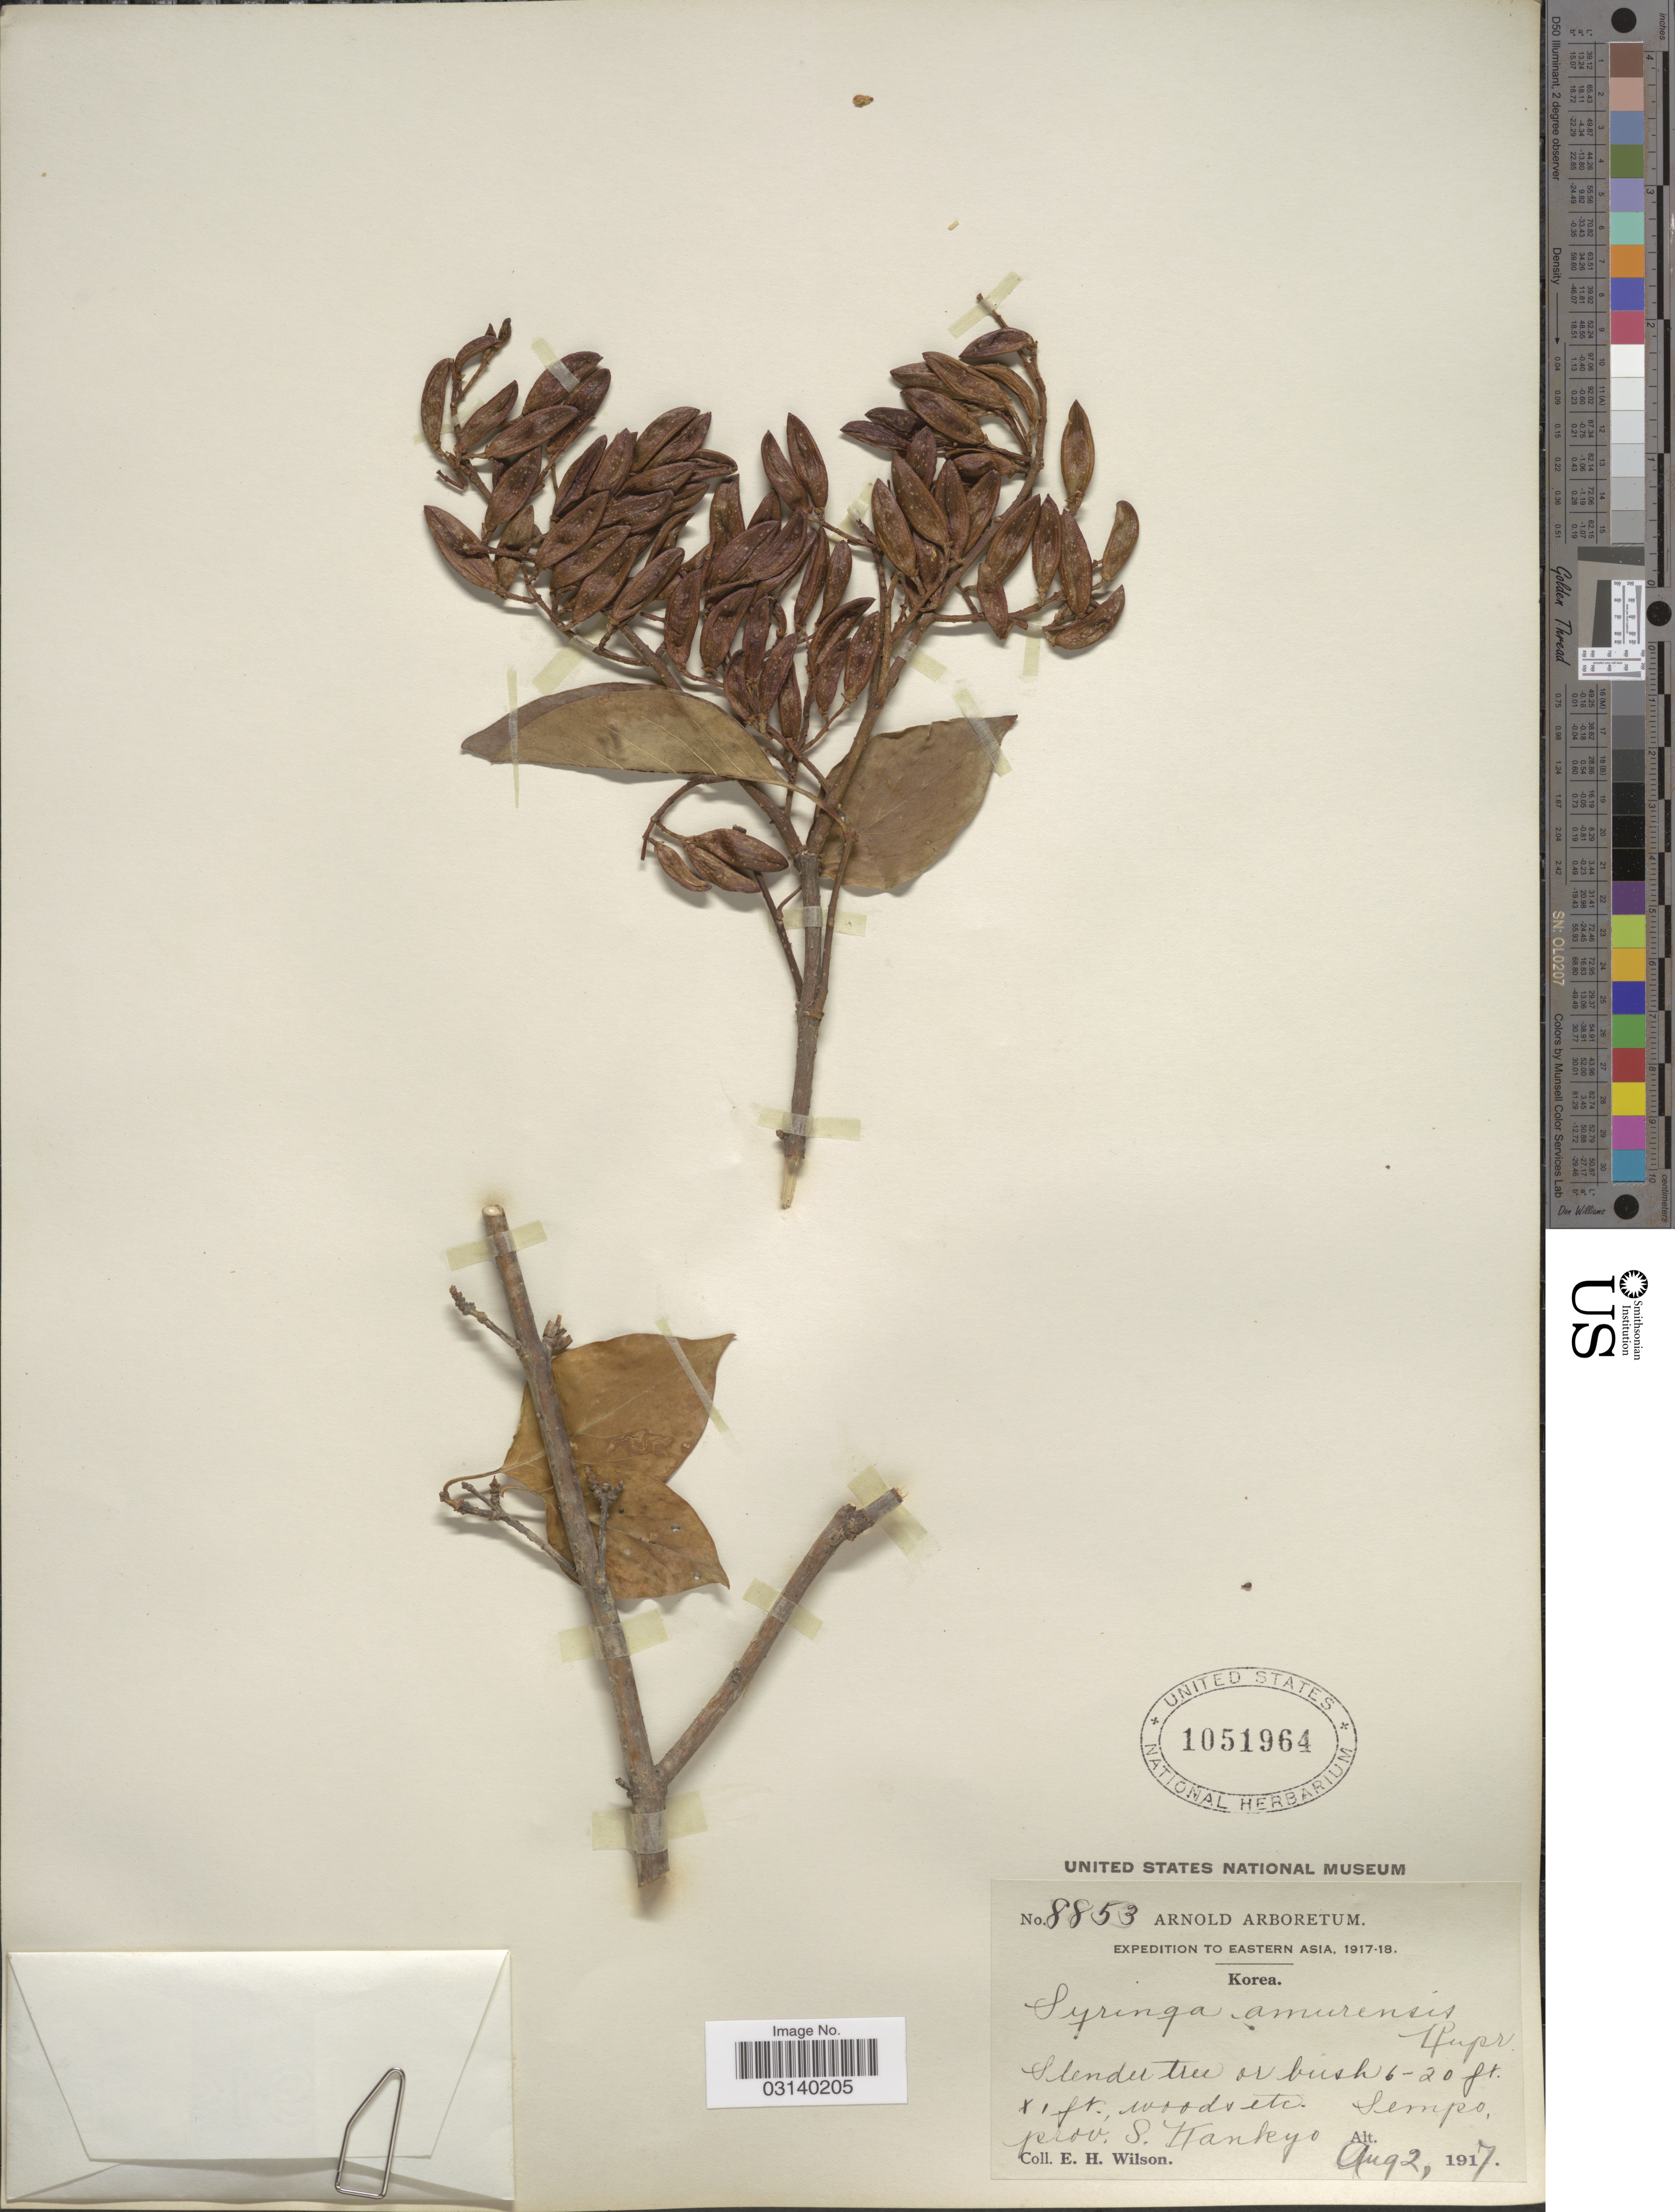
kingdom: Plantae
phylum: Tracheophyta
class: Magnoliopsida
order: Lamiales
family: Oleaceae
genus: Syringa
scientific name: Syringa amurensis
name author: Rupr.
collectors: E. Wilson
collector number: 8853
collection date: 1917-08-02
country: North Korea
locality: Eastern Asia. Sempo, prov. S. Kankyo.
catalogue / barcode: US 1051964